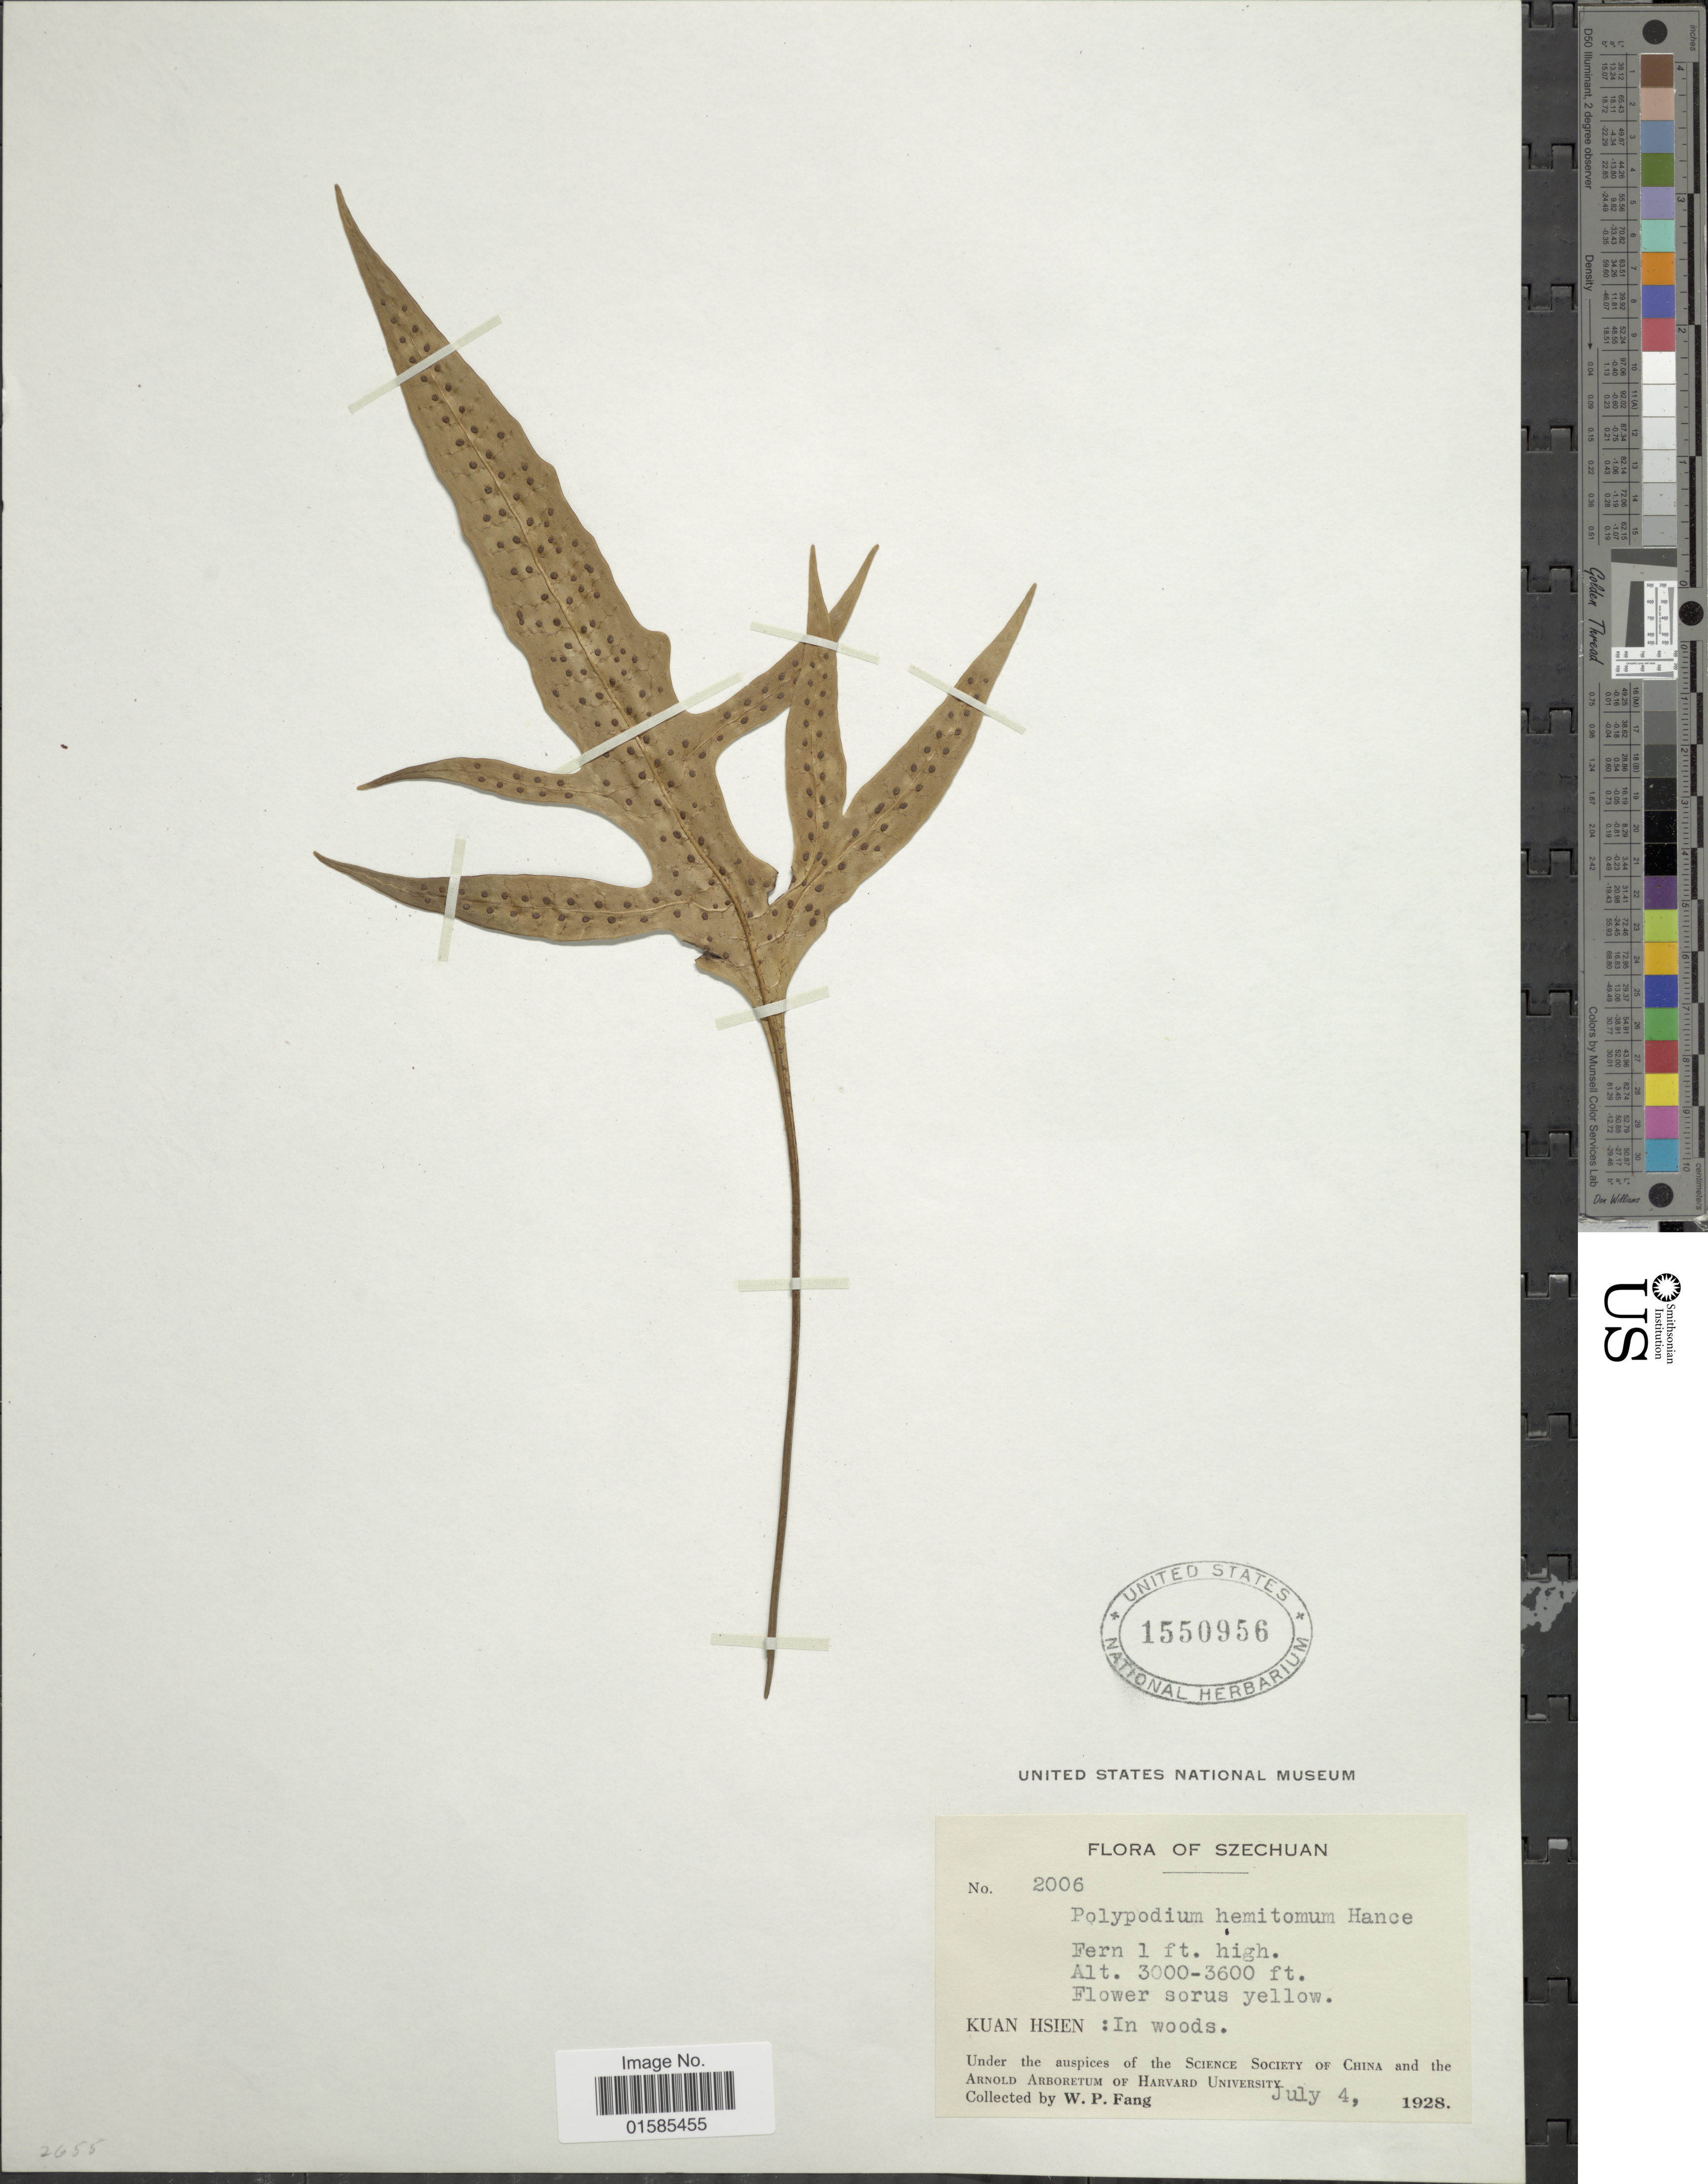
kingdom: Plantae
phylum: Tracheophyta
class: Polypodiopsida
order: Polypodiales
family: Polypodiaceae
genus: Leptochilus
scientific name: Leptochilus rosthorni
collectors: W. P. Fang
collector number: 2006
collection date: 1928-07-04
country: China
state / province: Sichuan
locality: Szechuan, Kuan Hsien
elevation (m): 914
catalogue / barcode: US 1550956